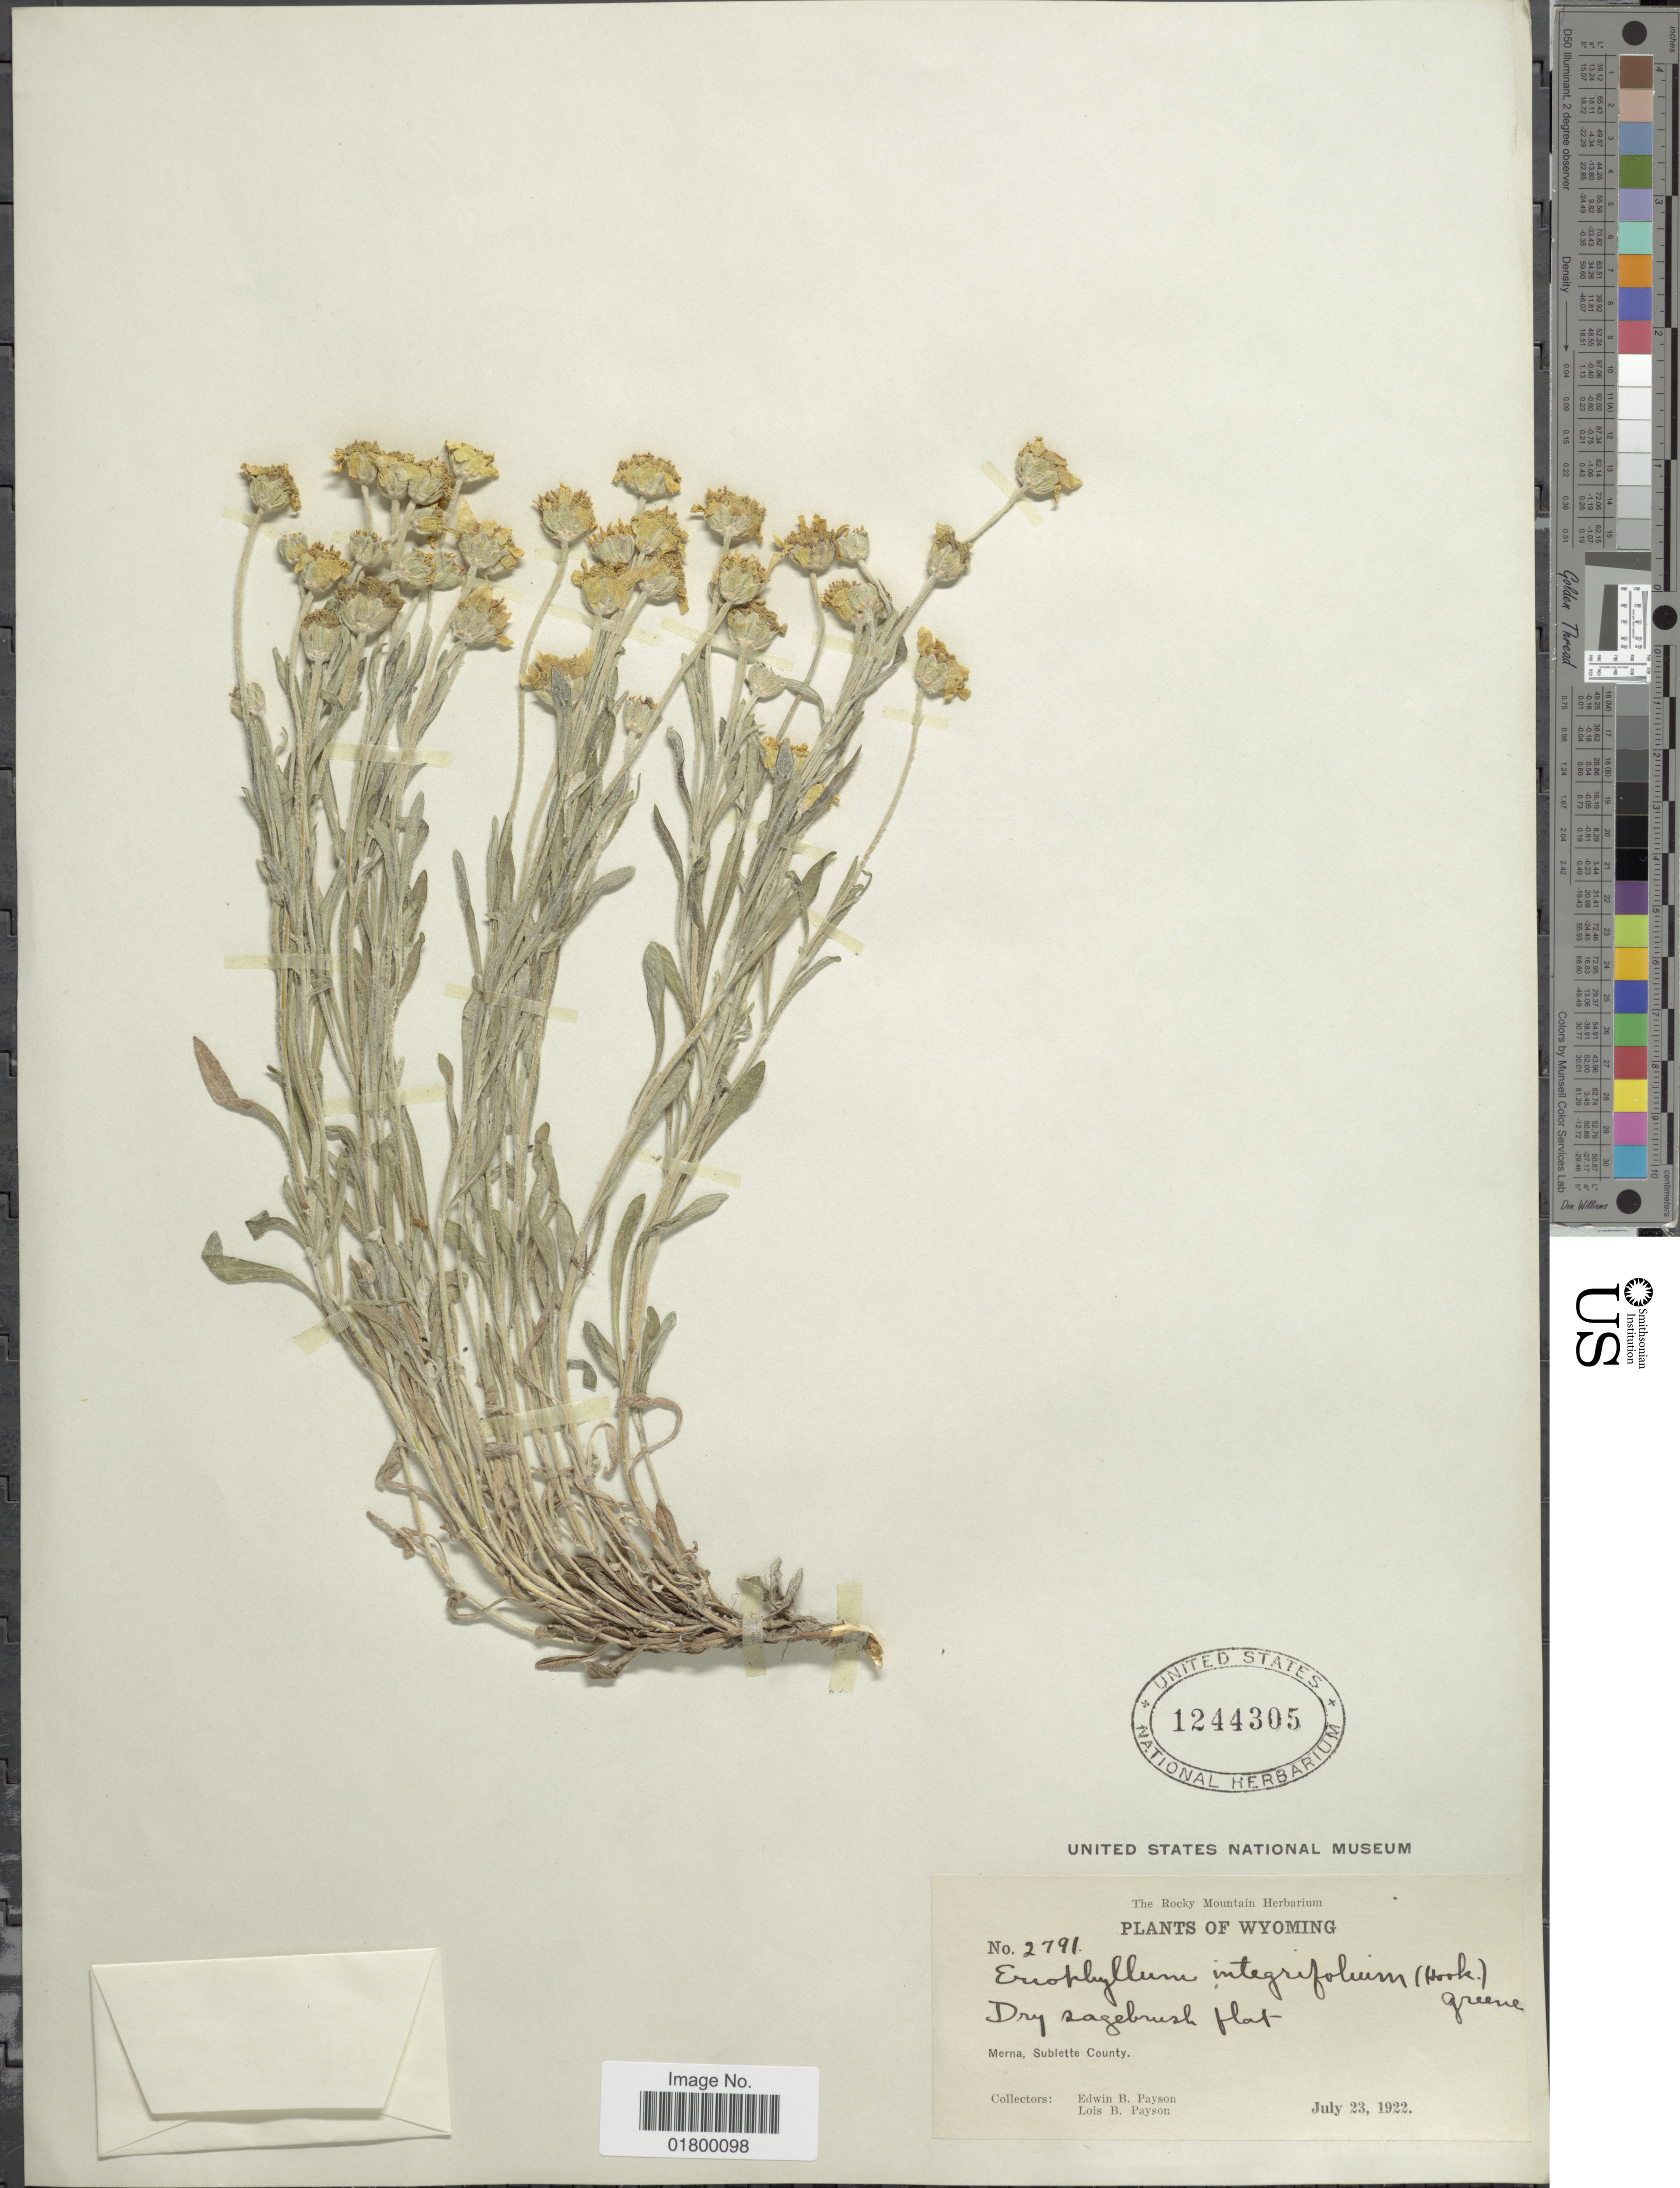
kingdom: Plantae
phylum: Tracheophyta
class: Magnoliopsida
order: Asterales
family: Asteraceae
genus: Eriophyllum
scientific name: Eriophyllum integrifolium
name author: (Hook.) Greene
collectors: E. B. Payson & L. Payson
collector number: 2791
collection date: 1922-07-23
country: United States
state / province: Wyoming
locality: Merna, Sublette County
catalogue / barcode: US 1244305